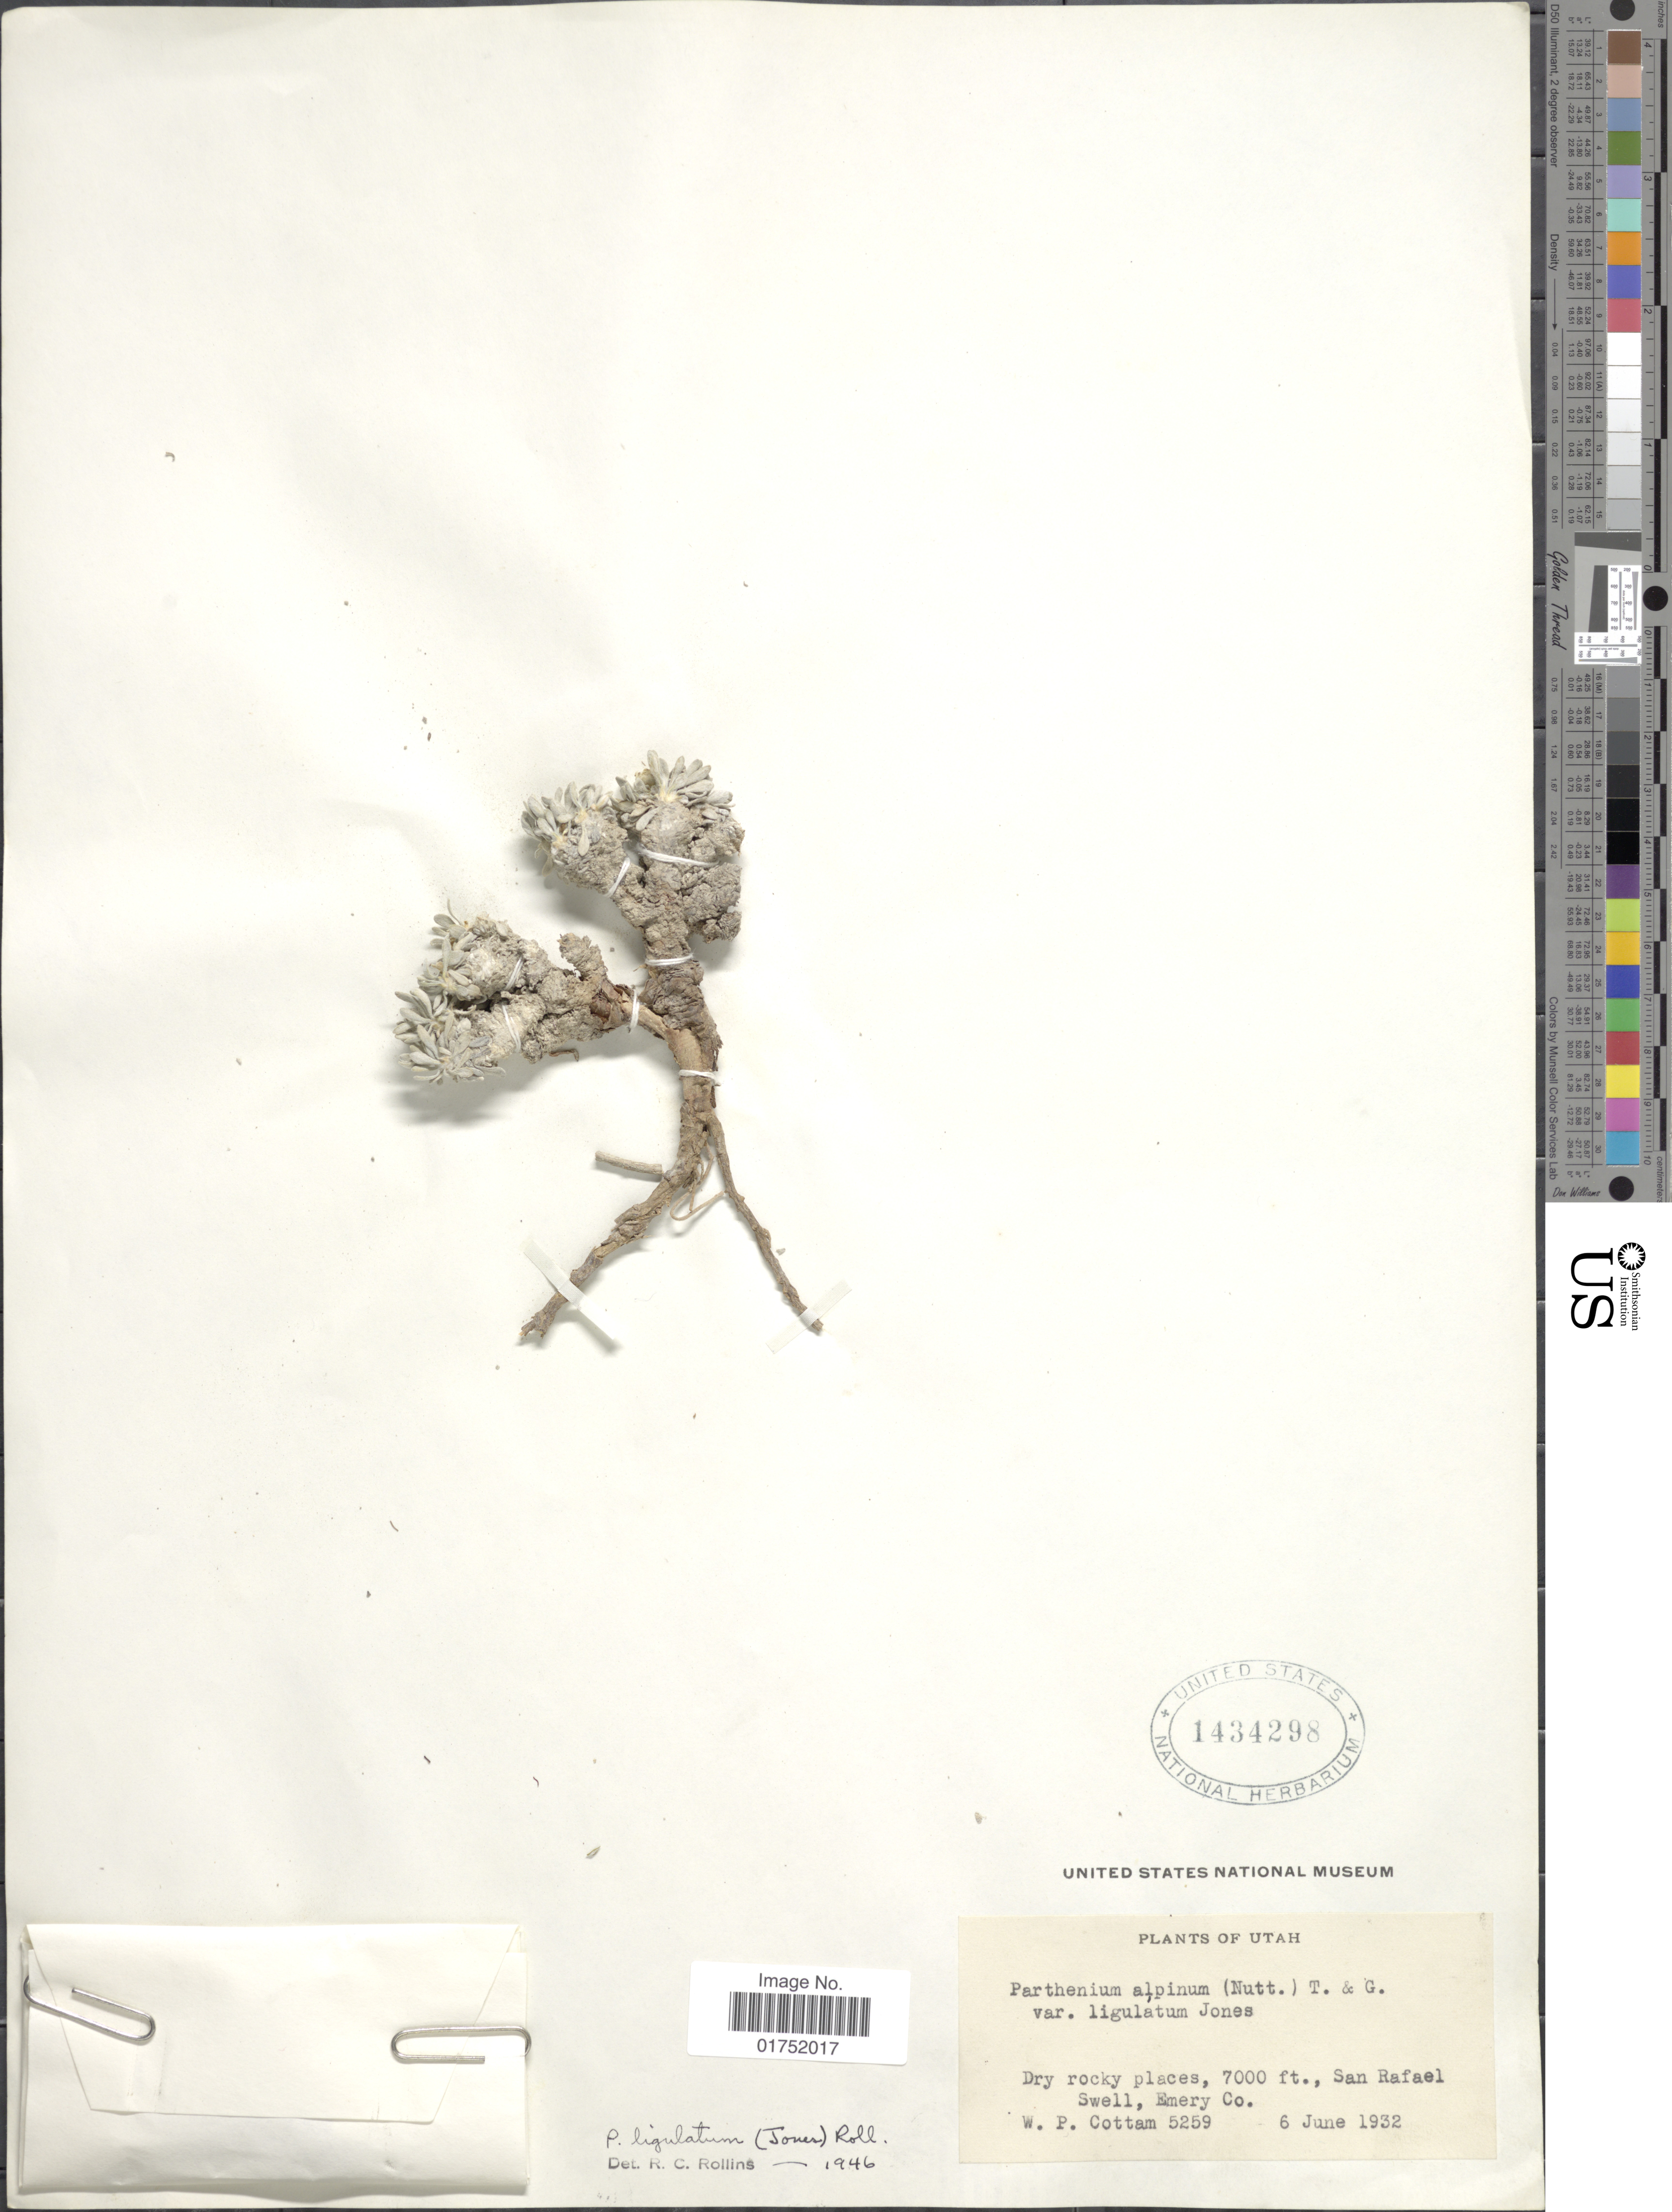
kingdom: Plantae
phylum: Tracheophyta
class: Magnoliopsida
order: Asterales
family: Asteraceae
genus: Parthenium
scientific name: Parthenium ligulatum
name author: (M.E. Jones) Roll.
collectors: W. Cottam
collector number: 5259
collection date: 1932-06-06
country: United States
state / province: Utah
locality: San Rafael Swell, Emery Co.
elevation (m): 2134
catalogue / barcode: US 1434298